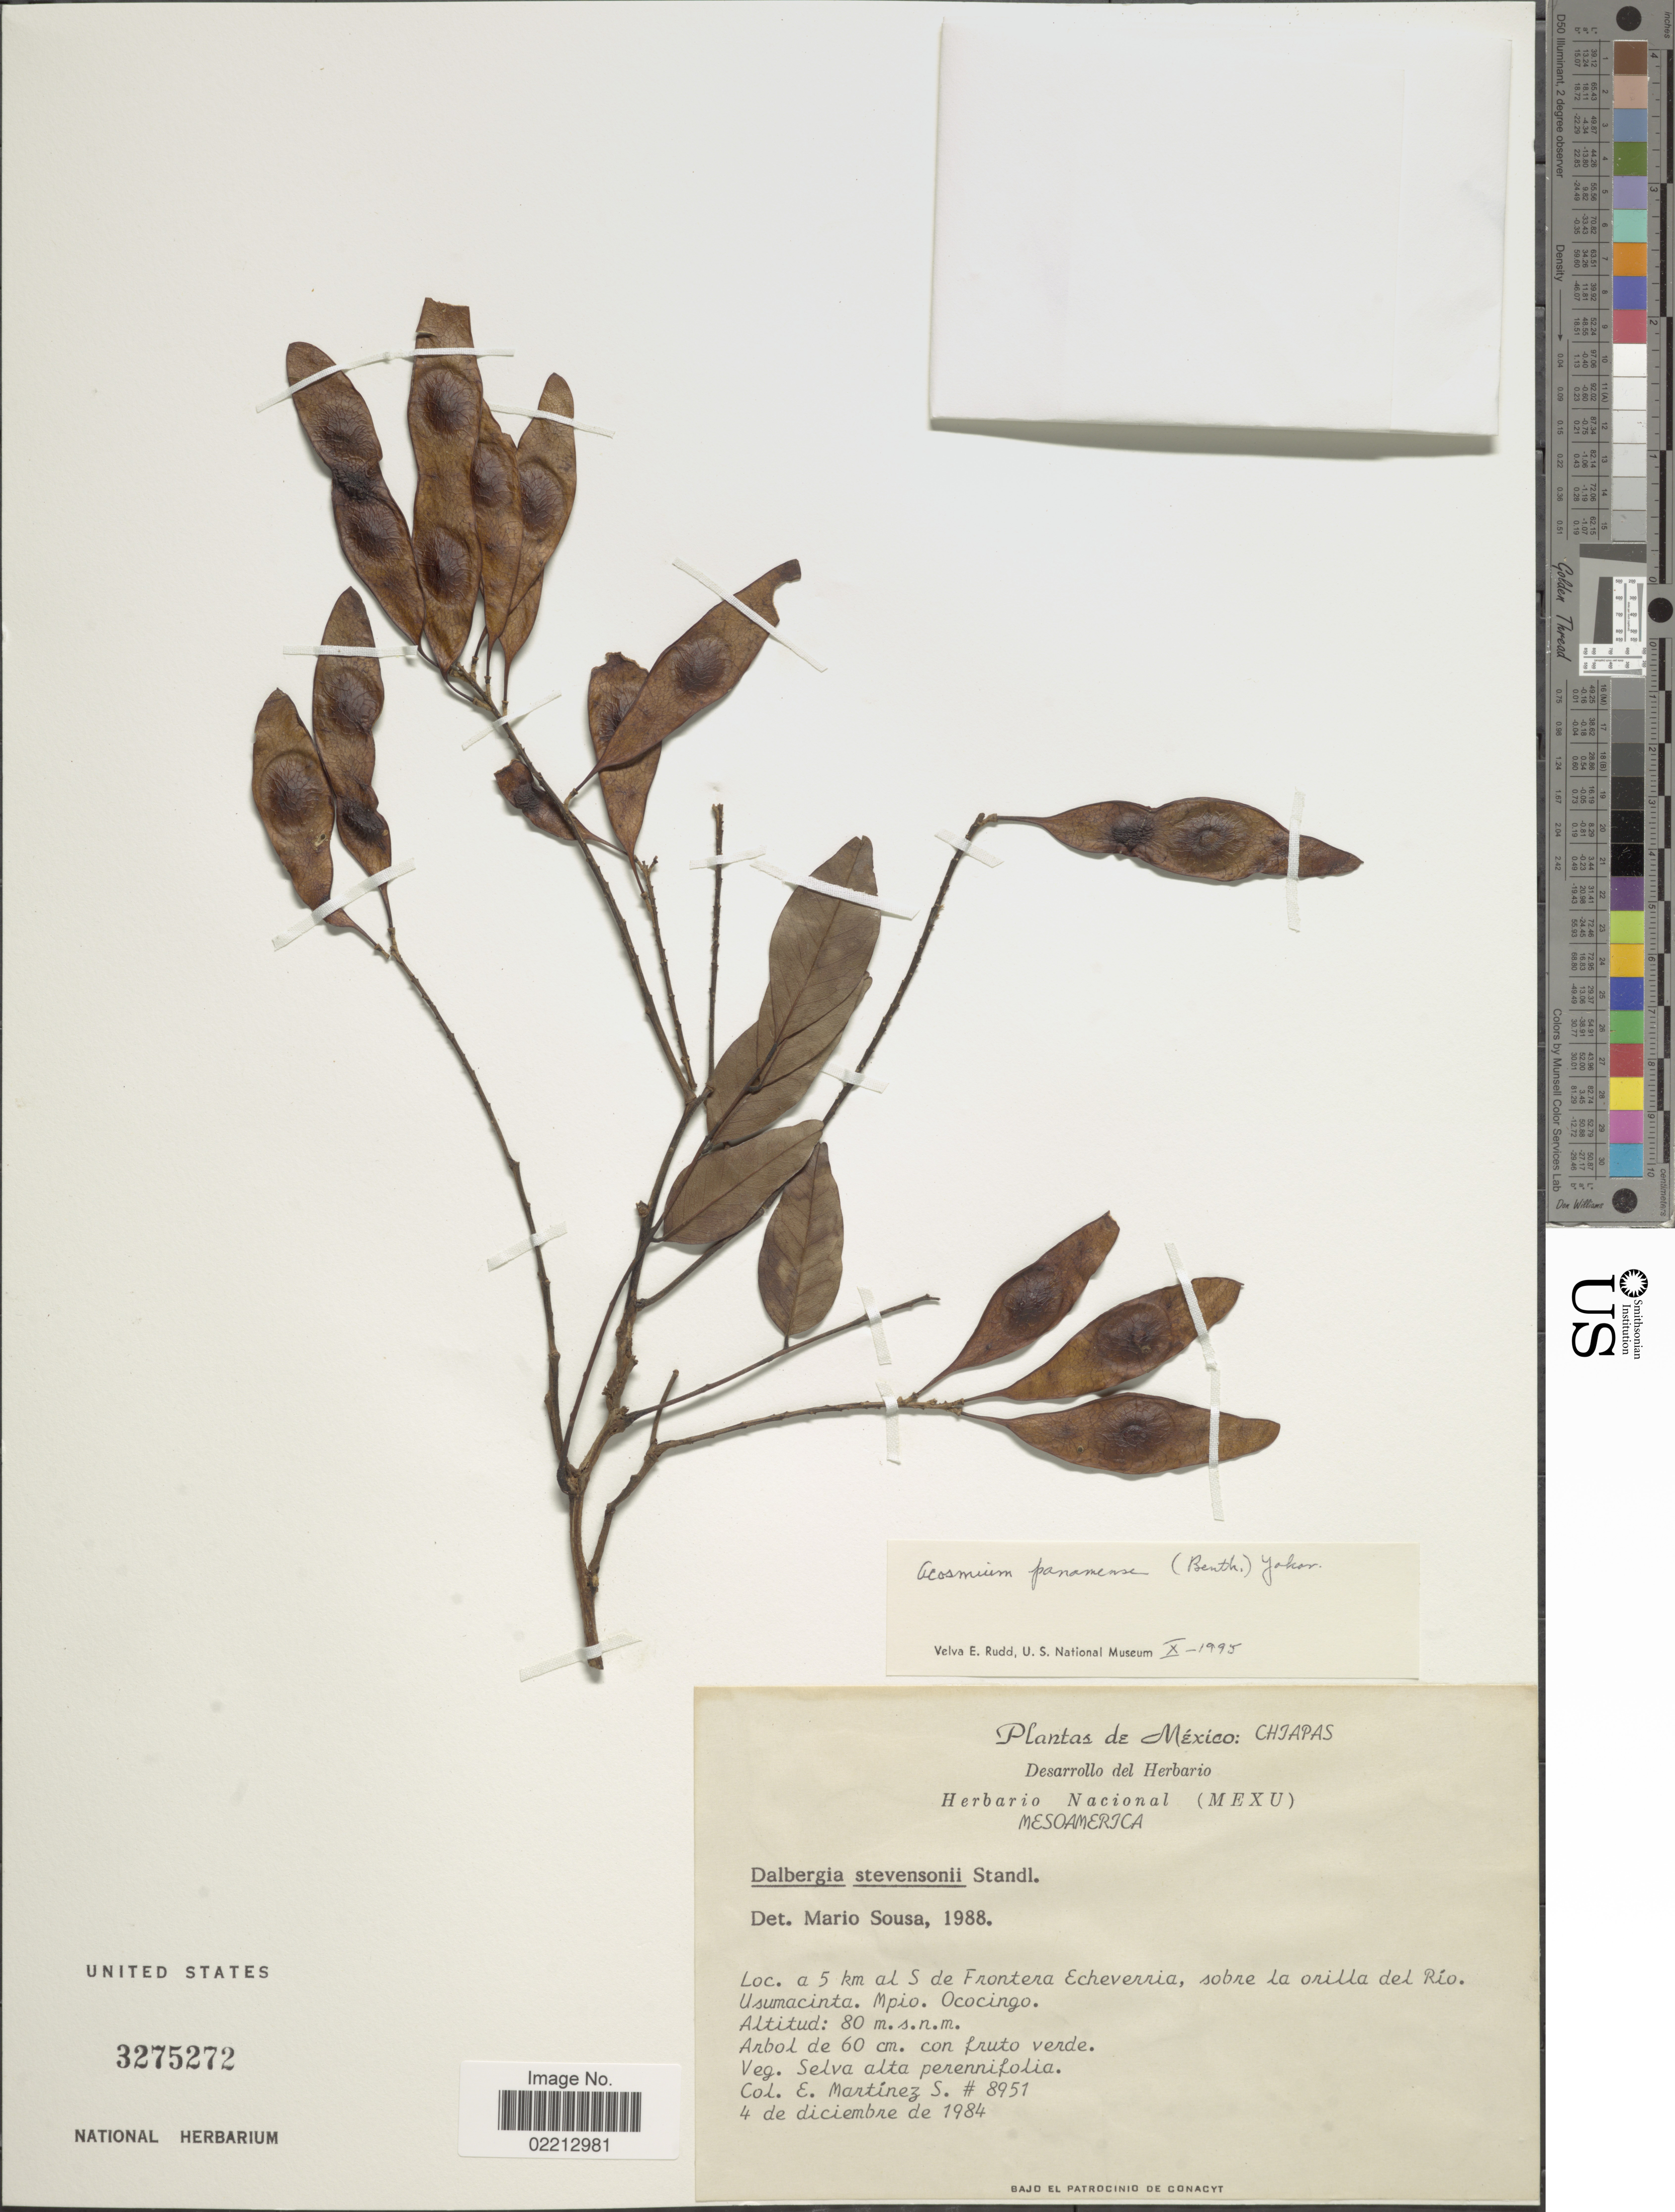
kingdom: Plantae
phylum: Tracheophyta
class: Magnoliopsida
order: Fabales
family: Fabaceae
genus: Acosmium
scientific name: Acosmium panamense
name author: (Benth.) Yakovlev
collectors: E. M. Martínez S.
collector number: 8951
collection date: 1984-12-04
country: Mexico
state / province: Chiapas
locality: A 5 km al S de Frontera Echeverria, sobre la orilla del Rio Usumacinta. Mpio Ococingo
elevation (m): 80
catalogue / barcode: US 3275272